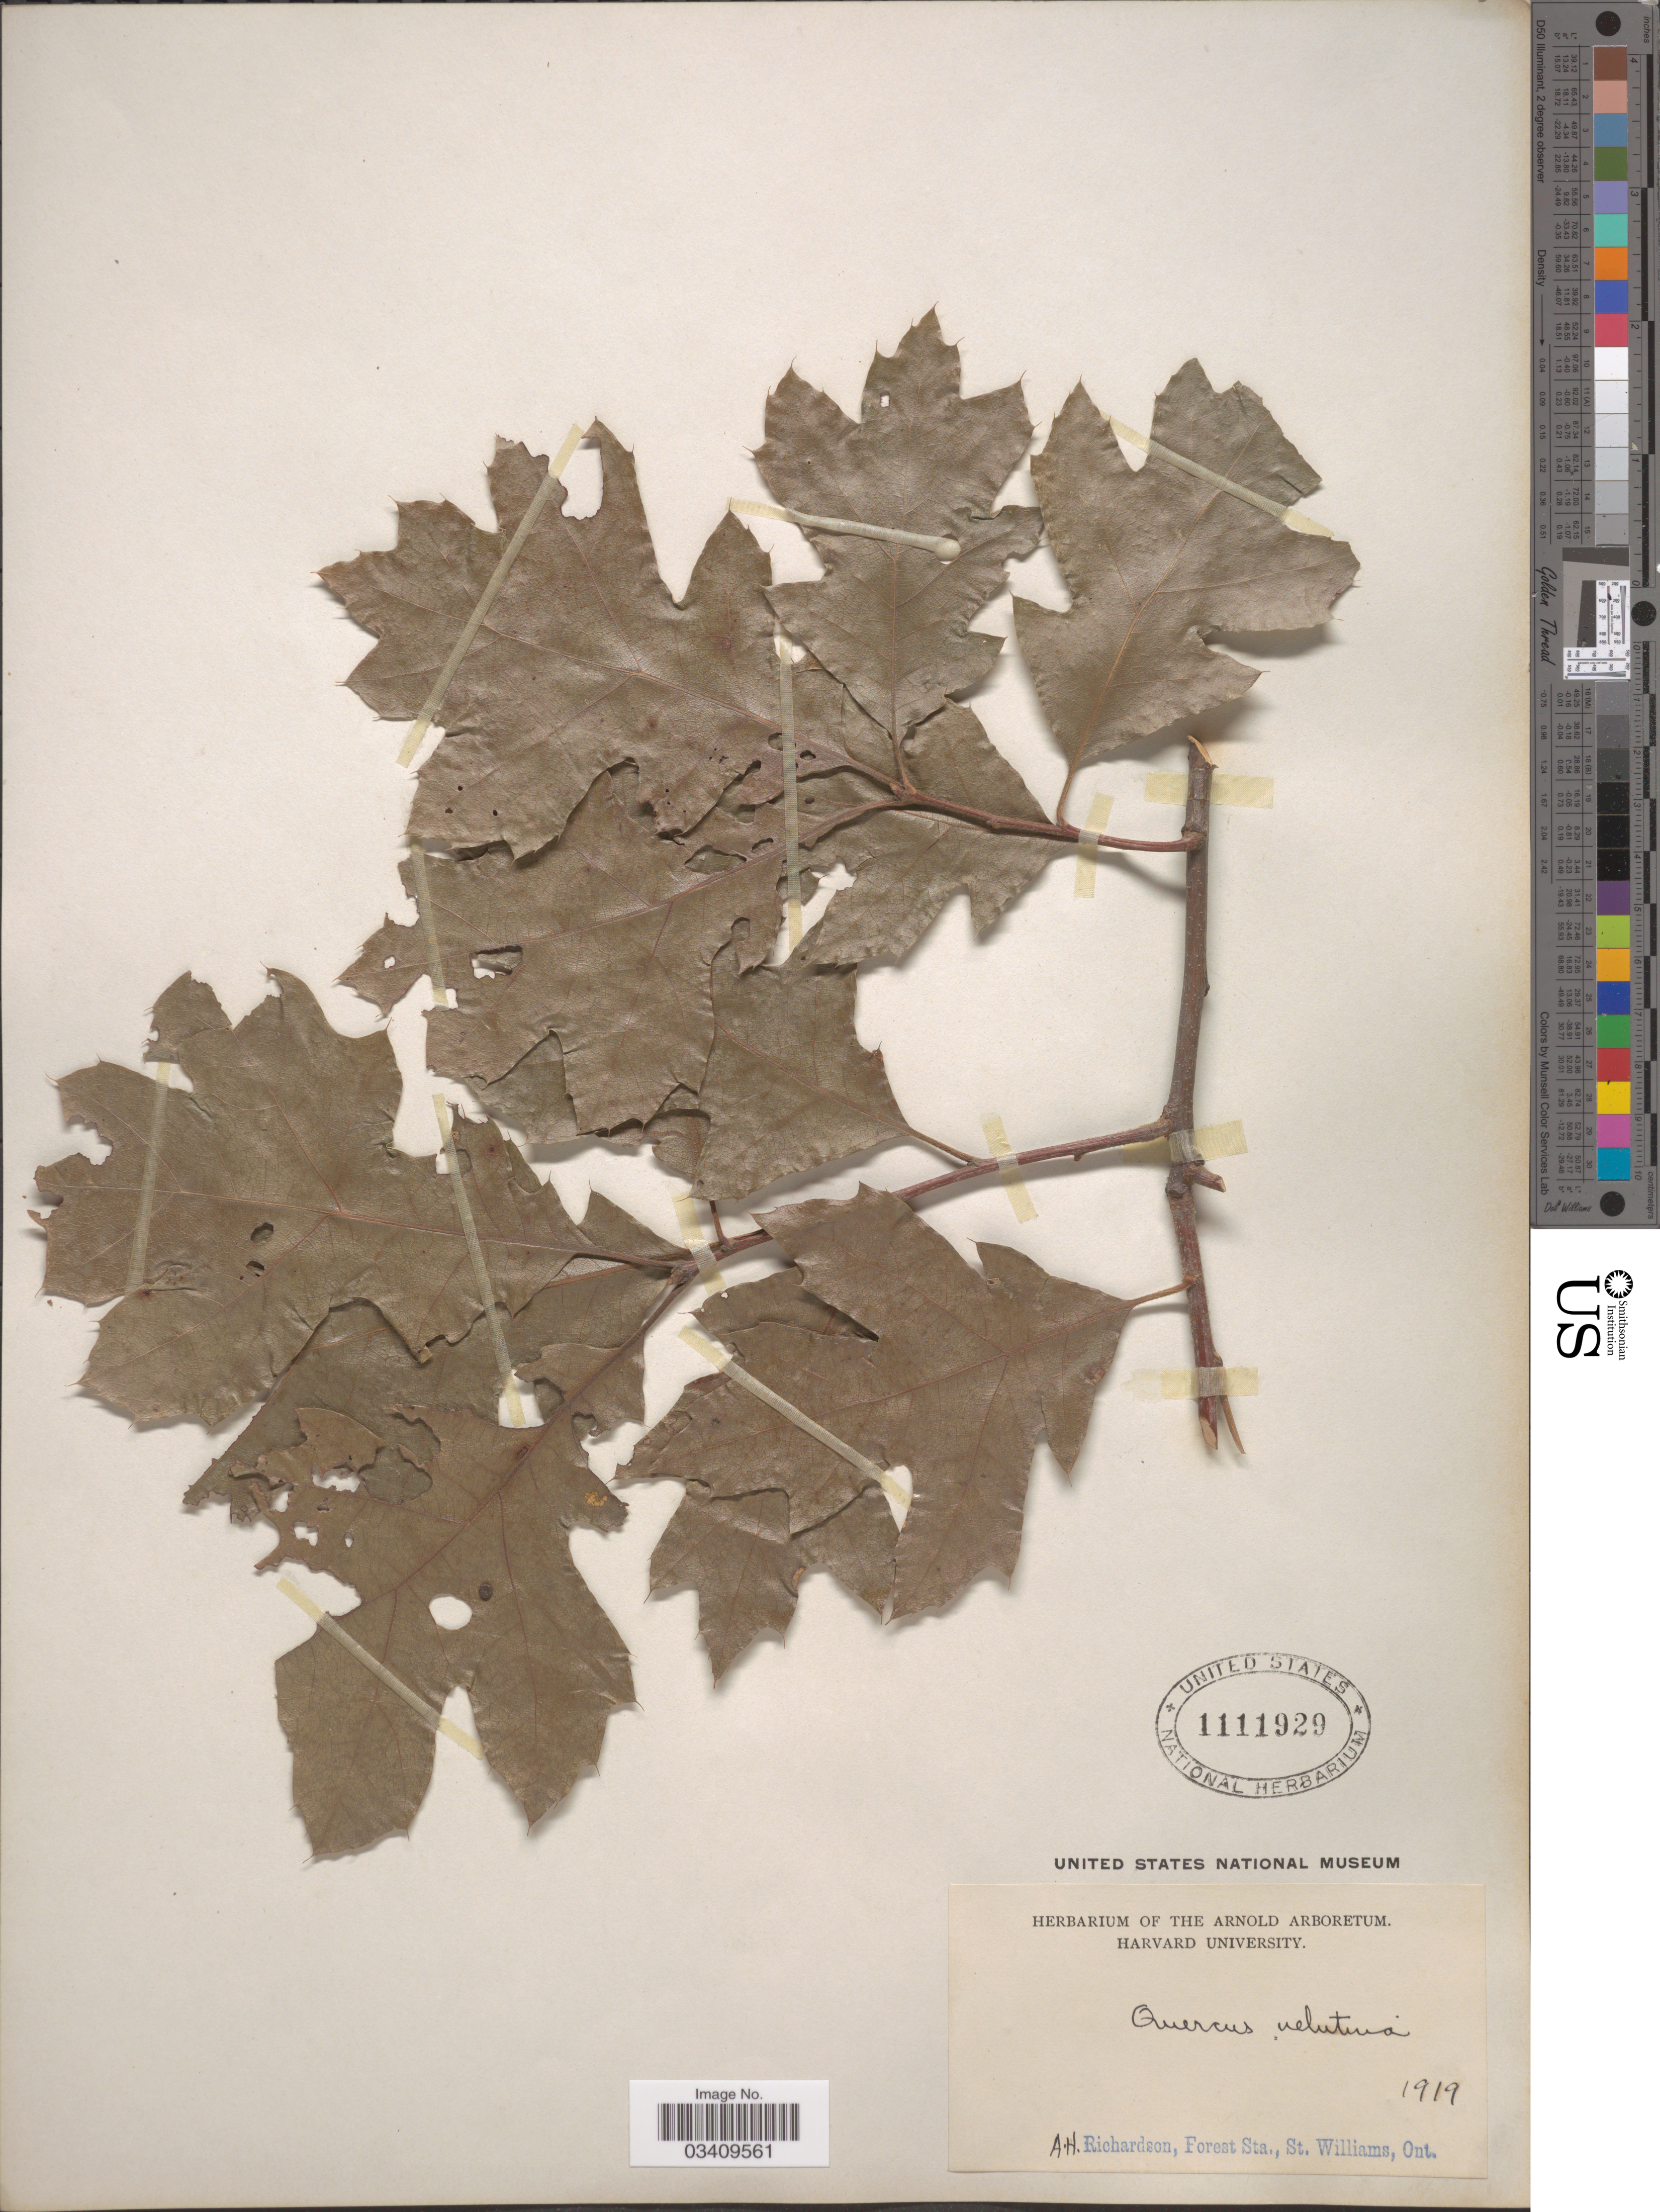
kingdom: Plantae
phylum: Tracheophyta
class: Magnoliopsida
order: Fagales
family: Fagaceae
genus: Quercus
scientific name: Quercus velutina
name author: Lam.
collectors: A. Richardson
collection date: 1919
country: Canada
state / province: Ontario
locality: Forest Sta., St. Williams.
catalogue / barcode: US 1111929